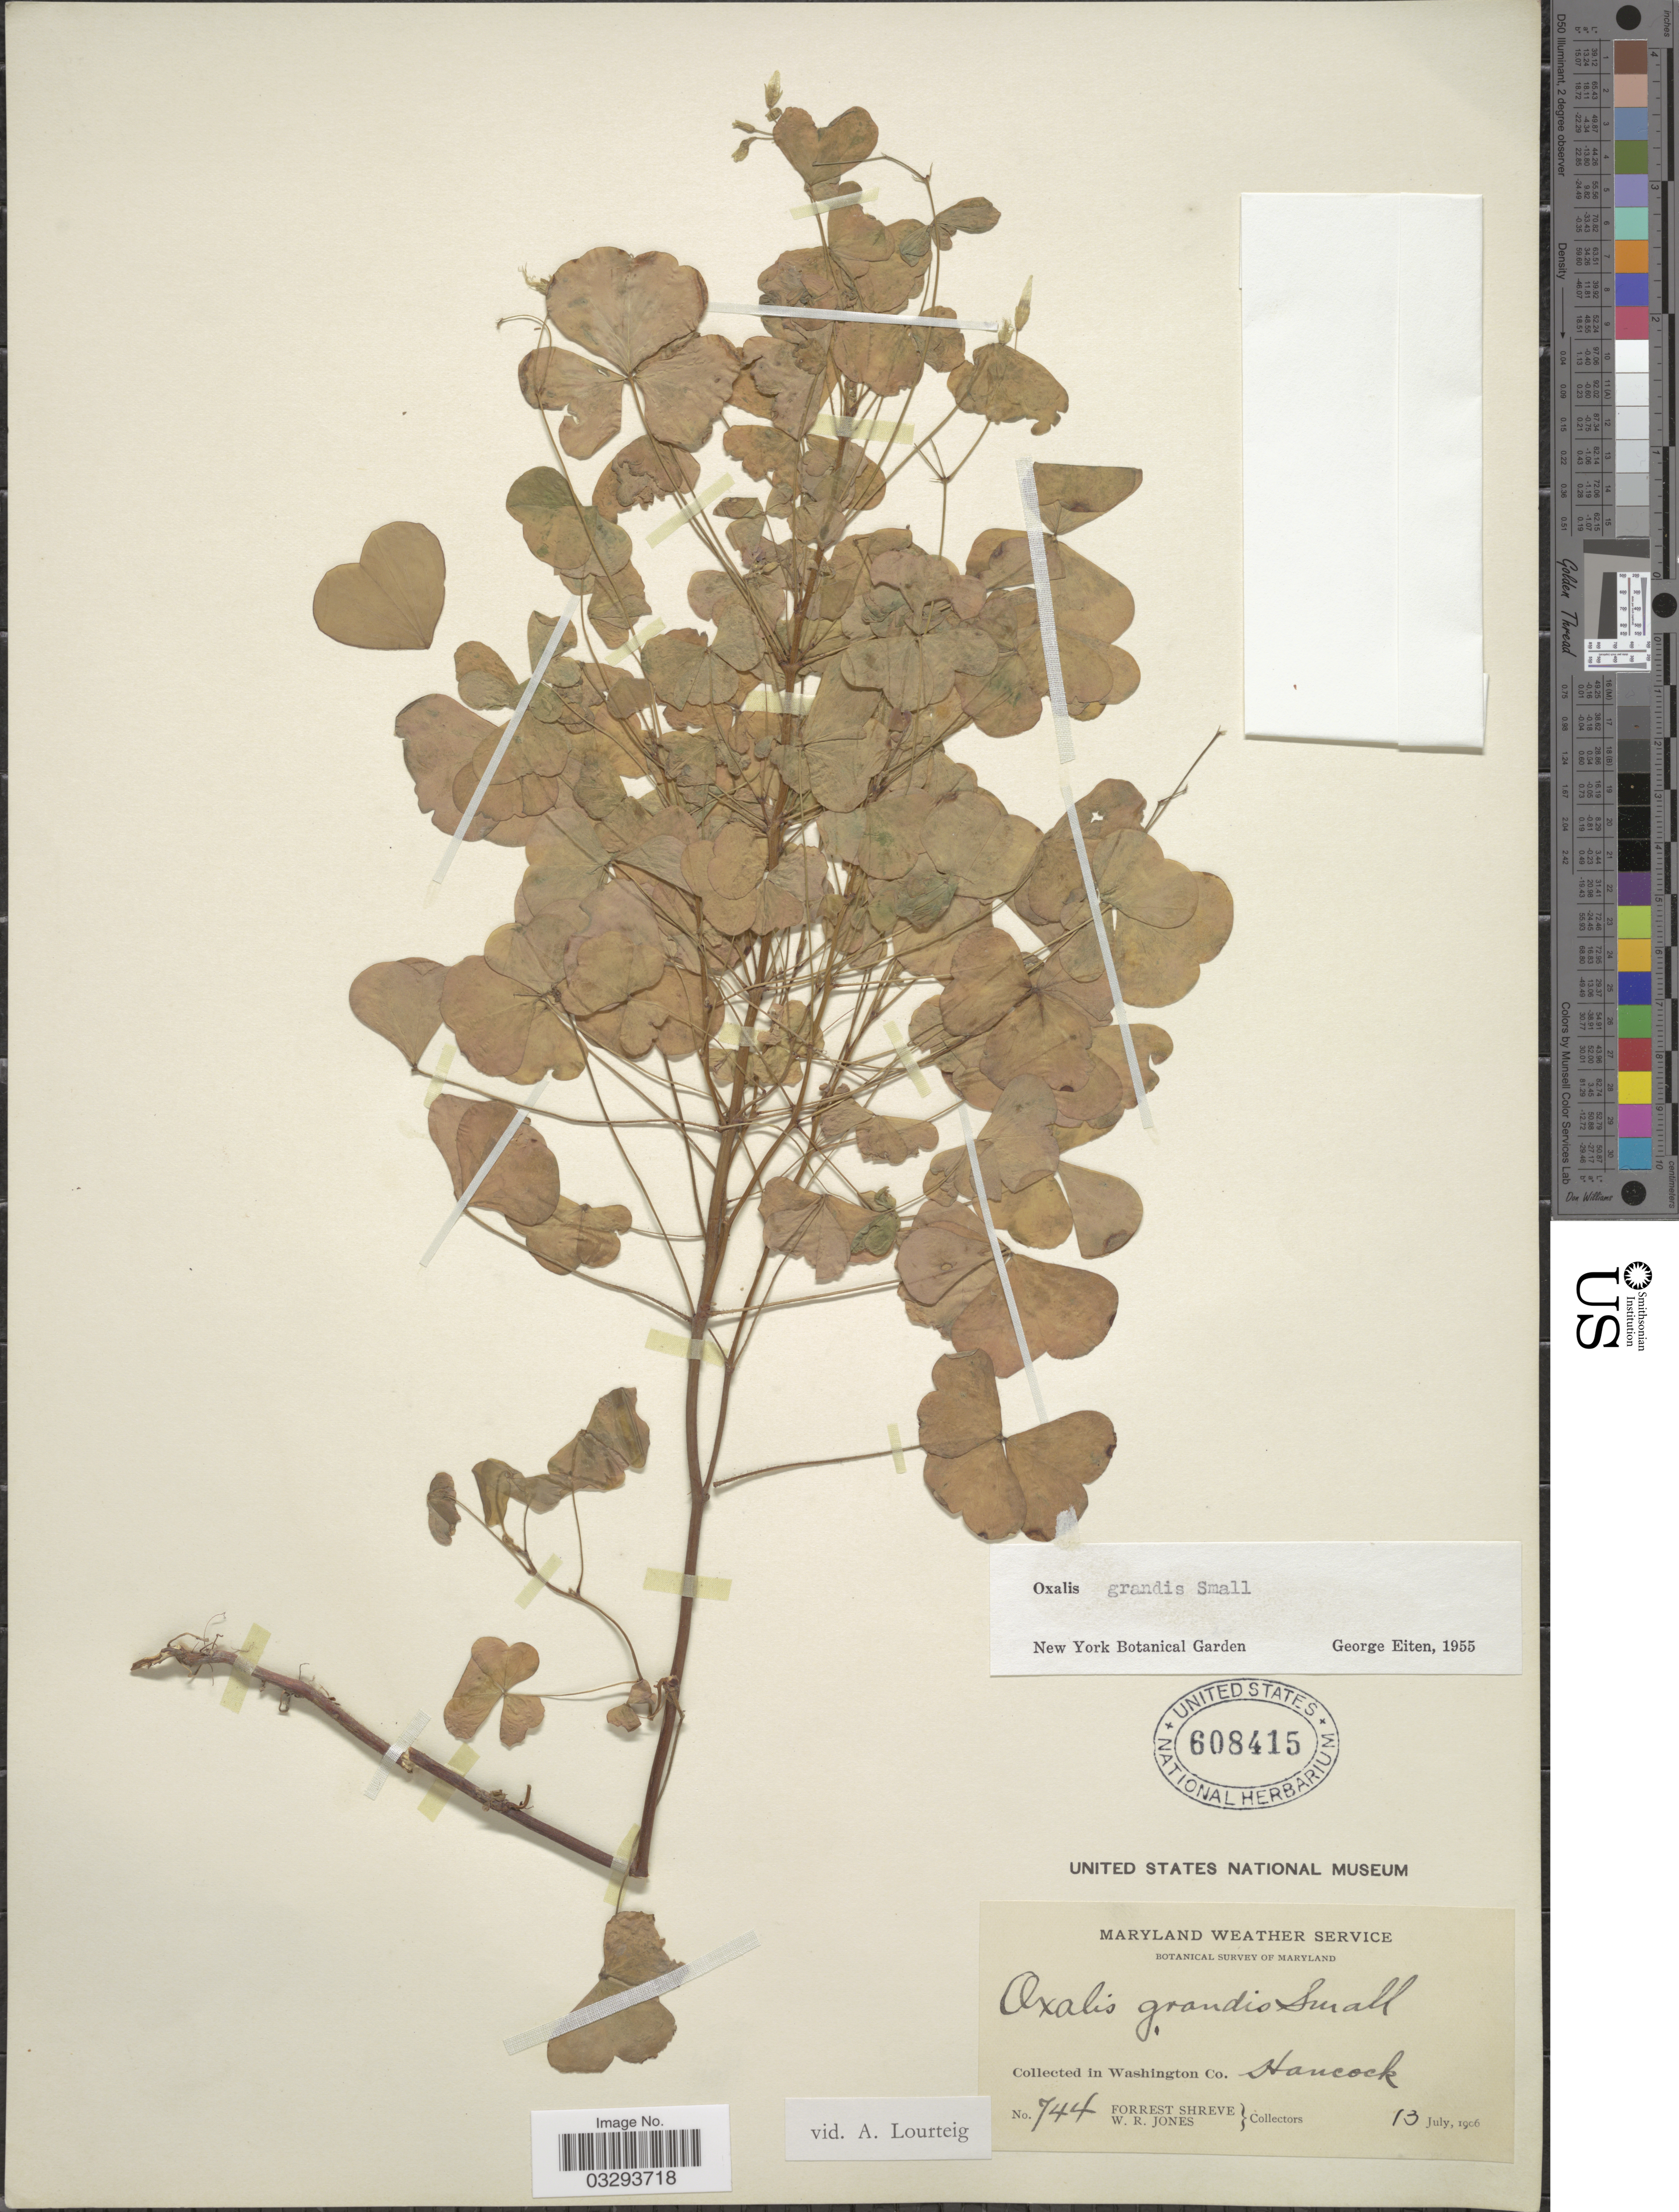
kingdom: Plantae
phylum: Tracheophyta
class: Magnoliopsida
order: Oxalidales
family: Oxalidaceae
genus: Oxalis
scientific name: Oxalis grandis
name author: Small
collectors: F. Shreve & W. R. Jones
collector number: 744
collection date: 1906-07-13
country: United States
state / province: Maryland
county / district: Washington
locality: Washington Co. Hancock.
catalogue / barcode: US 608415